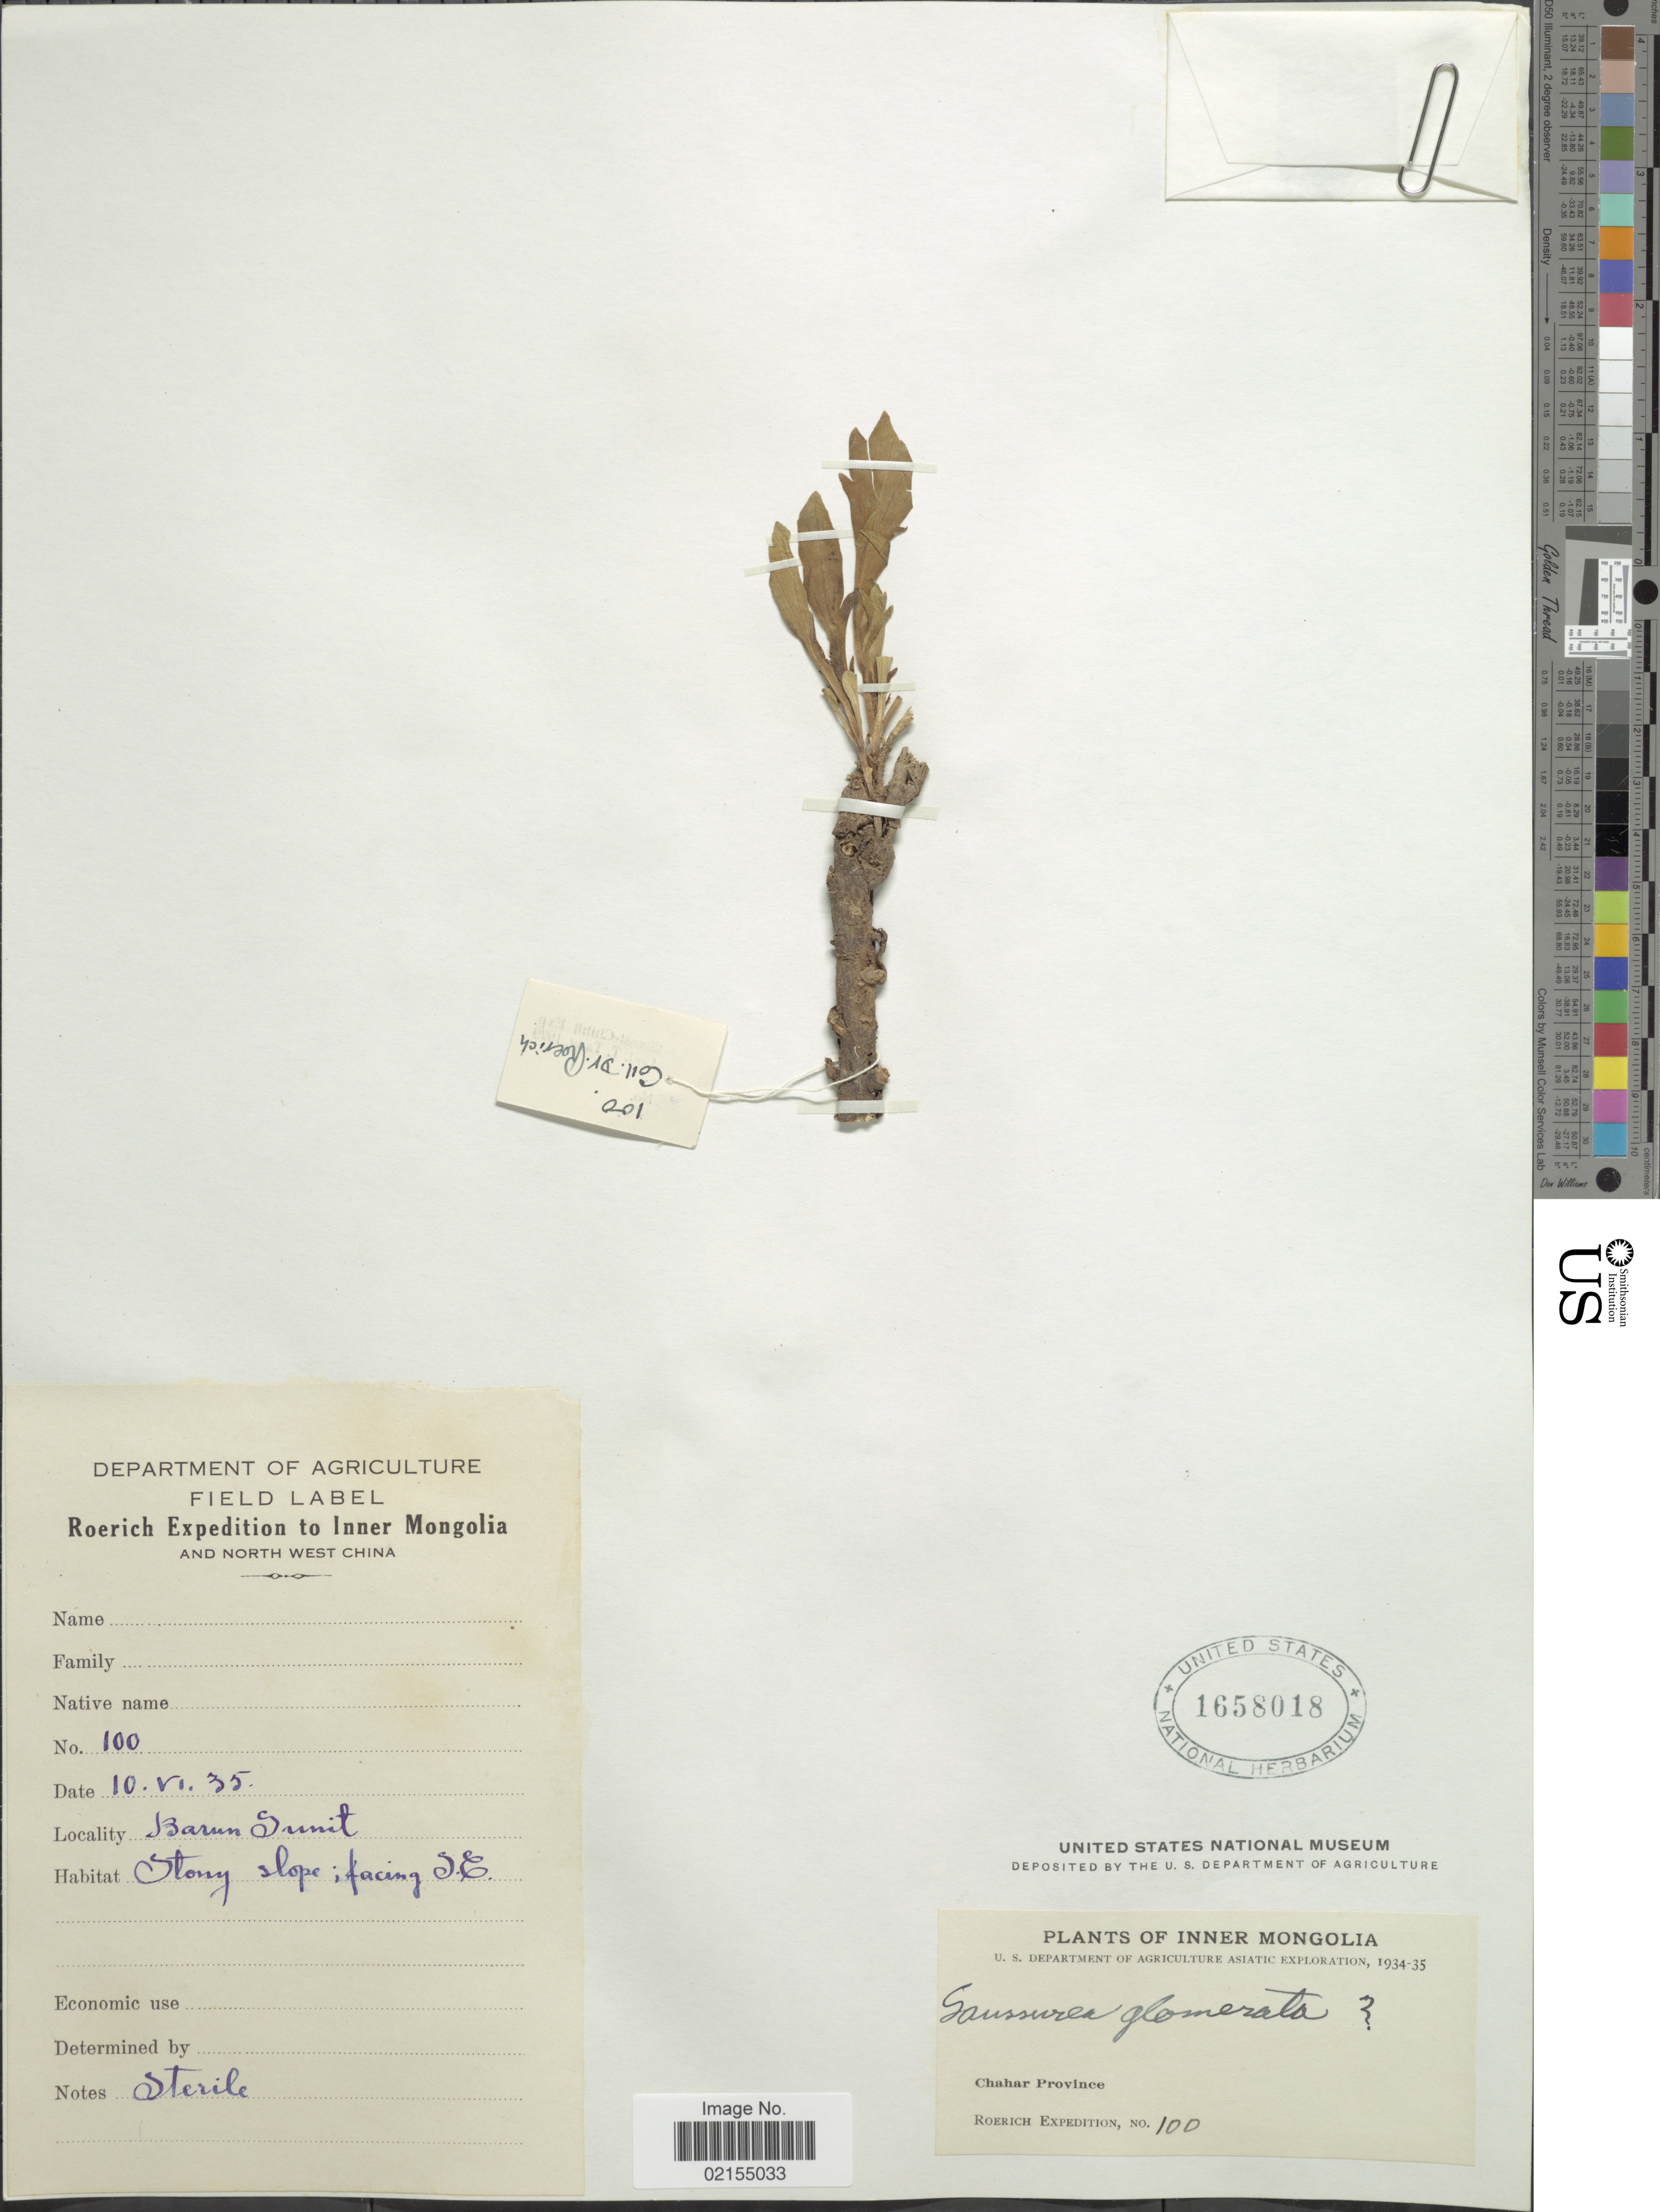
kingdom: Plantae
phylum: Tracheophyta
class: Magnoliopsida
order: Asterales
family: Asteraceae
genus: Saussurea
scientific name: Saussurea amara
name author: (L.) DC.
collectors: Roerich Expedition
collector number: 100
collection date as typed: Transcribed d/m/y: 10/6/35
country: China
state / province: Nei Monggol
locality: Inner Mongolia, Chahar Province, Barum Sunit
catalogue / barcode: US 1658018